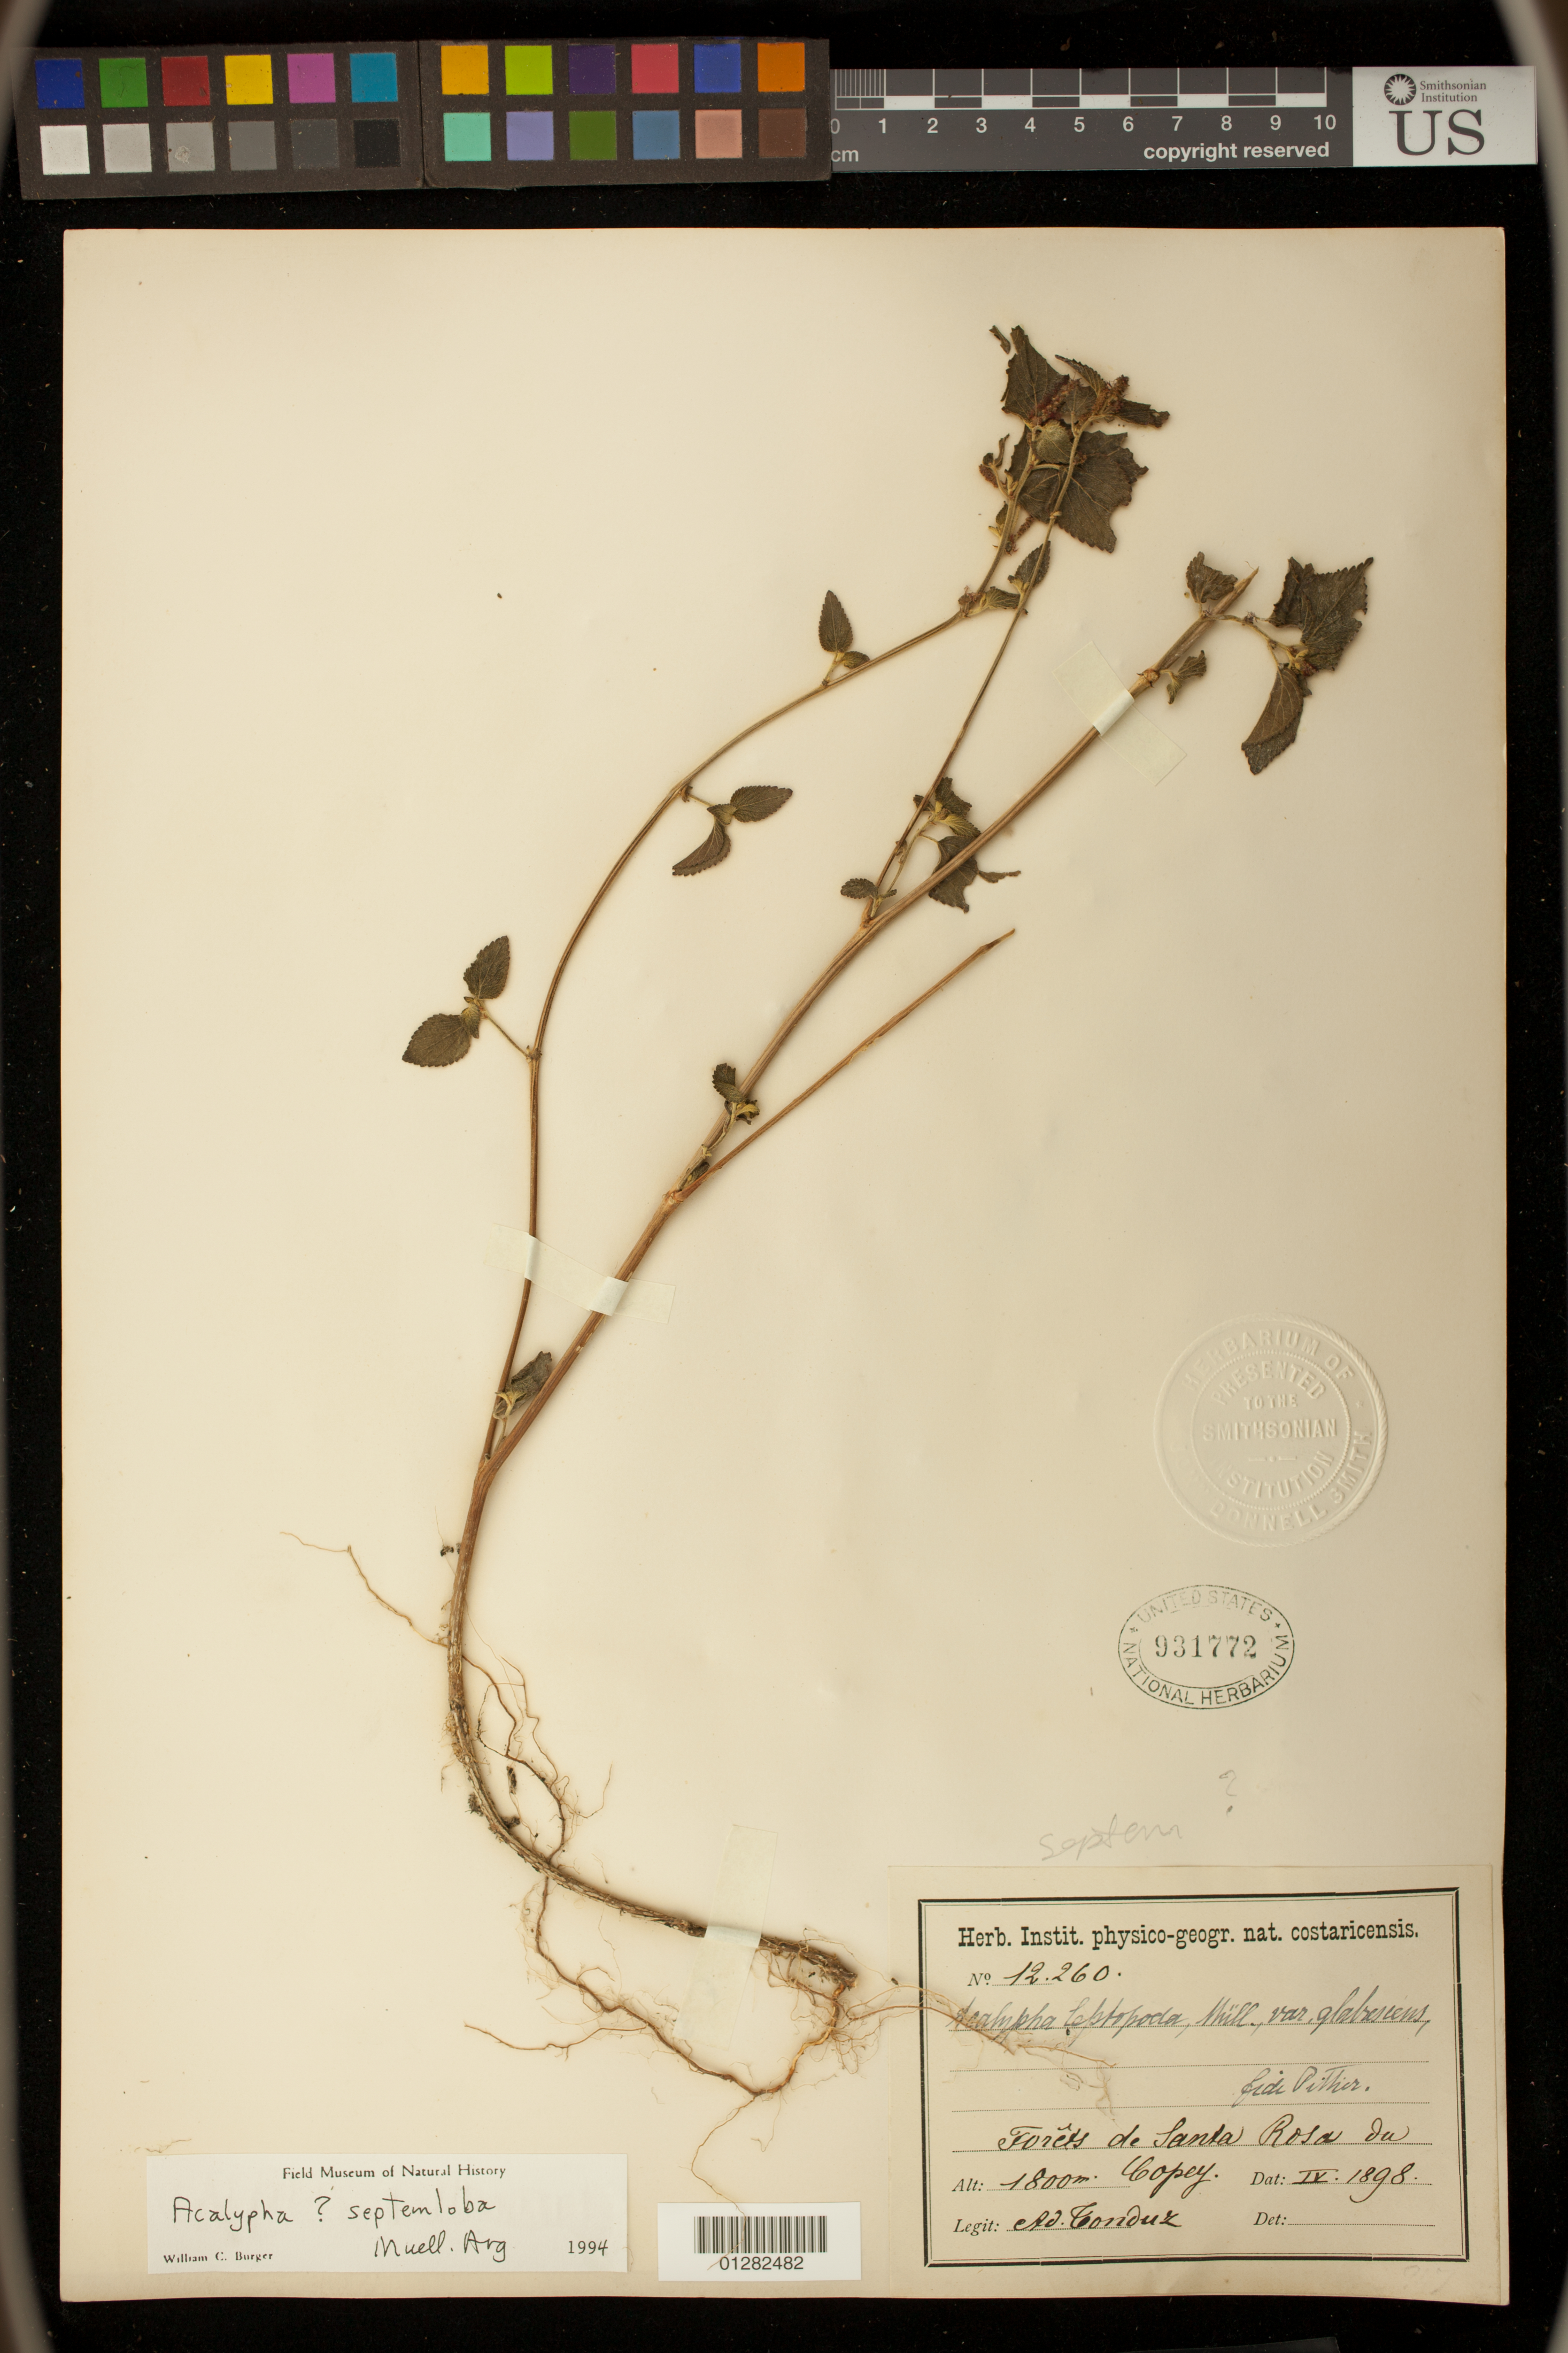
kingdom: Plantae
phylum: Tracheophyta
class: Magnoliopsida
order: Malpighiales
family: Euphorbiaceae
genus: Acalypha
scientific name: Acalypha septemloba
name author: Müll. Arg.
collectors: E. Palmer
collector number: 12260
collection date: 1898-04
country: Costa Rica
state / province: San Jose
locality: Forets de Santa Rosa du Copey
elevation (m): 1800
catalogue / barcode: US 931772